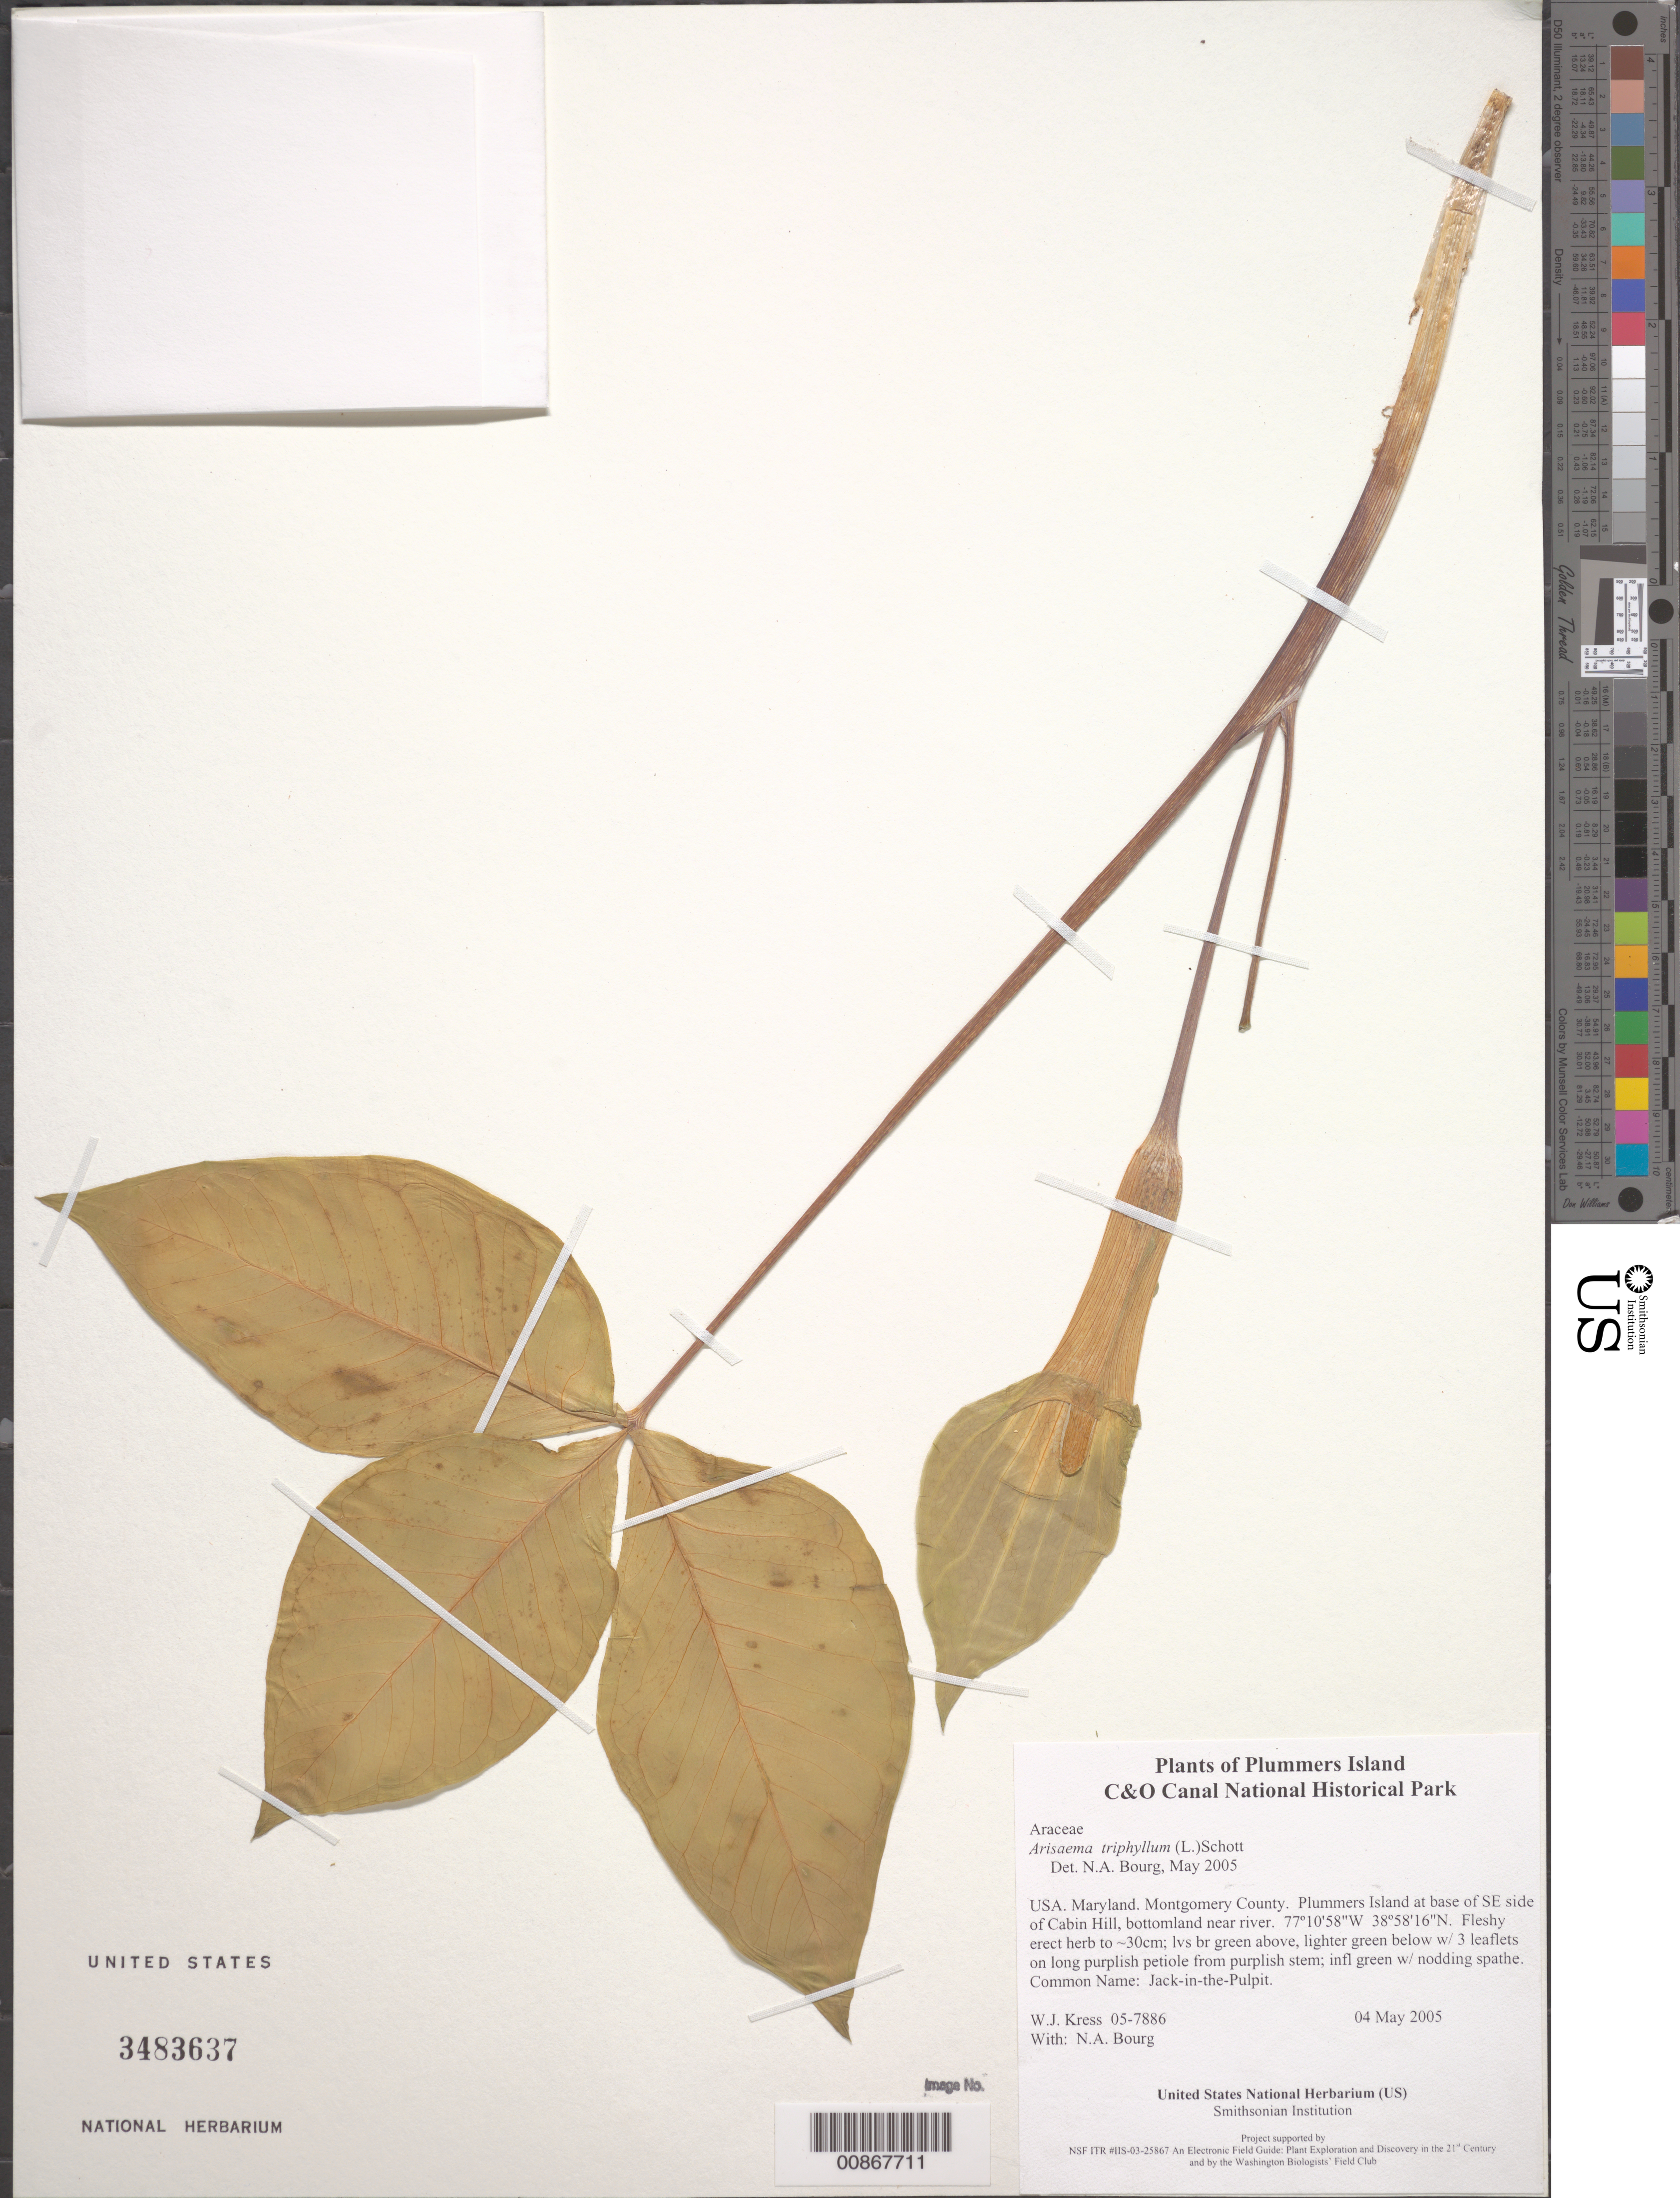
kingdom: Plantae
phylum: Tracheophyta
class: Liliopsida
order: Alismatales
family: Araceae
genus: Arisaema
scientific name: Arisaema triphyllum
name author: (L.) Schott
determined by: Bourg, N. A.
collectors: W. J. Kress & N. A. Bourg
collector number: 05-7886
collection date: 2005-05-04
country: United States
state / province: Maryland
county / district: Montgomery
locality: Chesapeake and Ohio Canal National Historical Park, Plummers Island at base of SE side of Cabin Hill, bottomland near river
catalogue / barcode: US 3483637